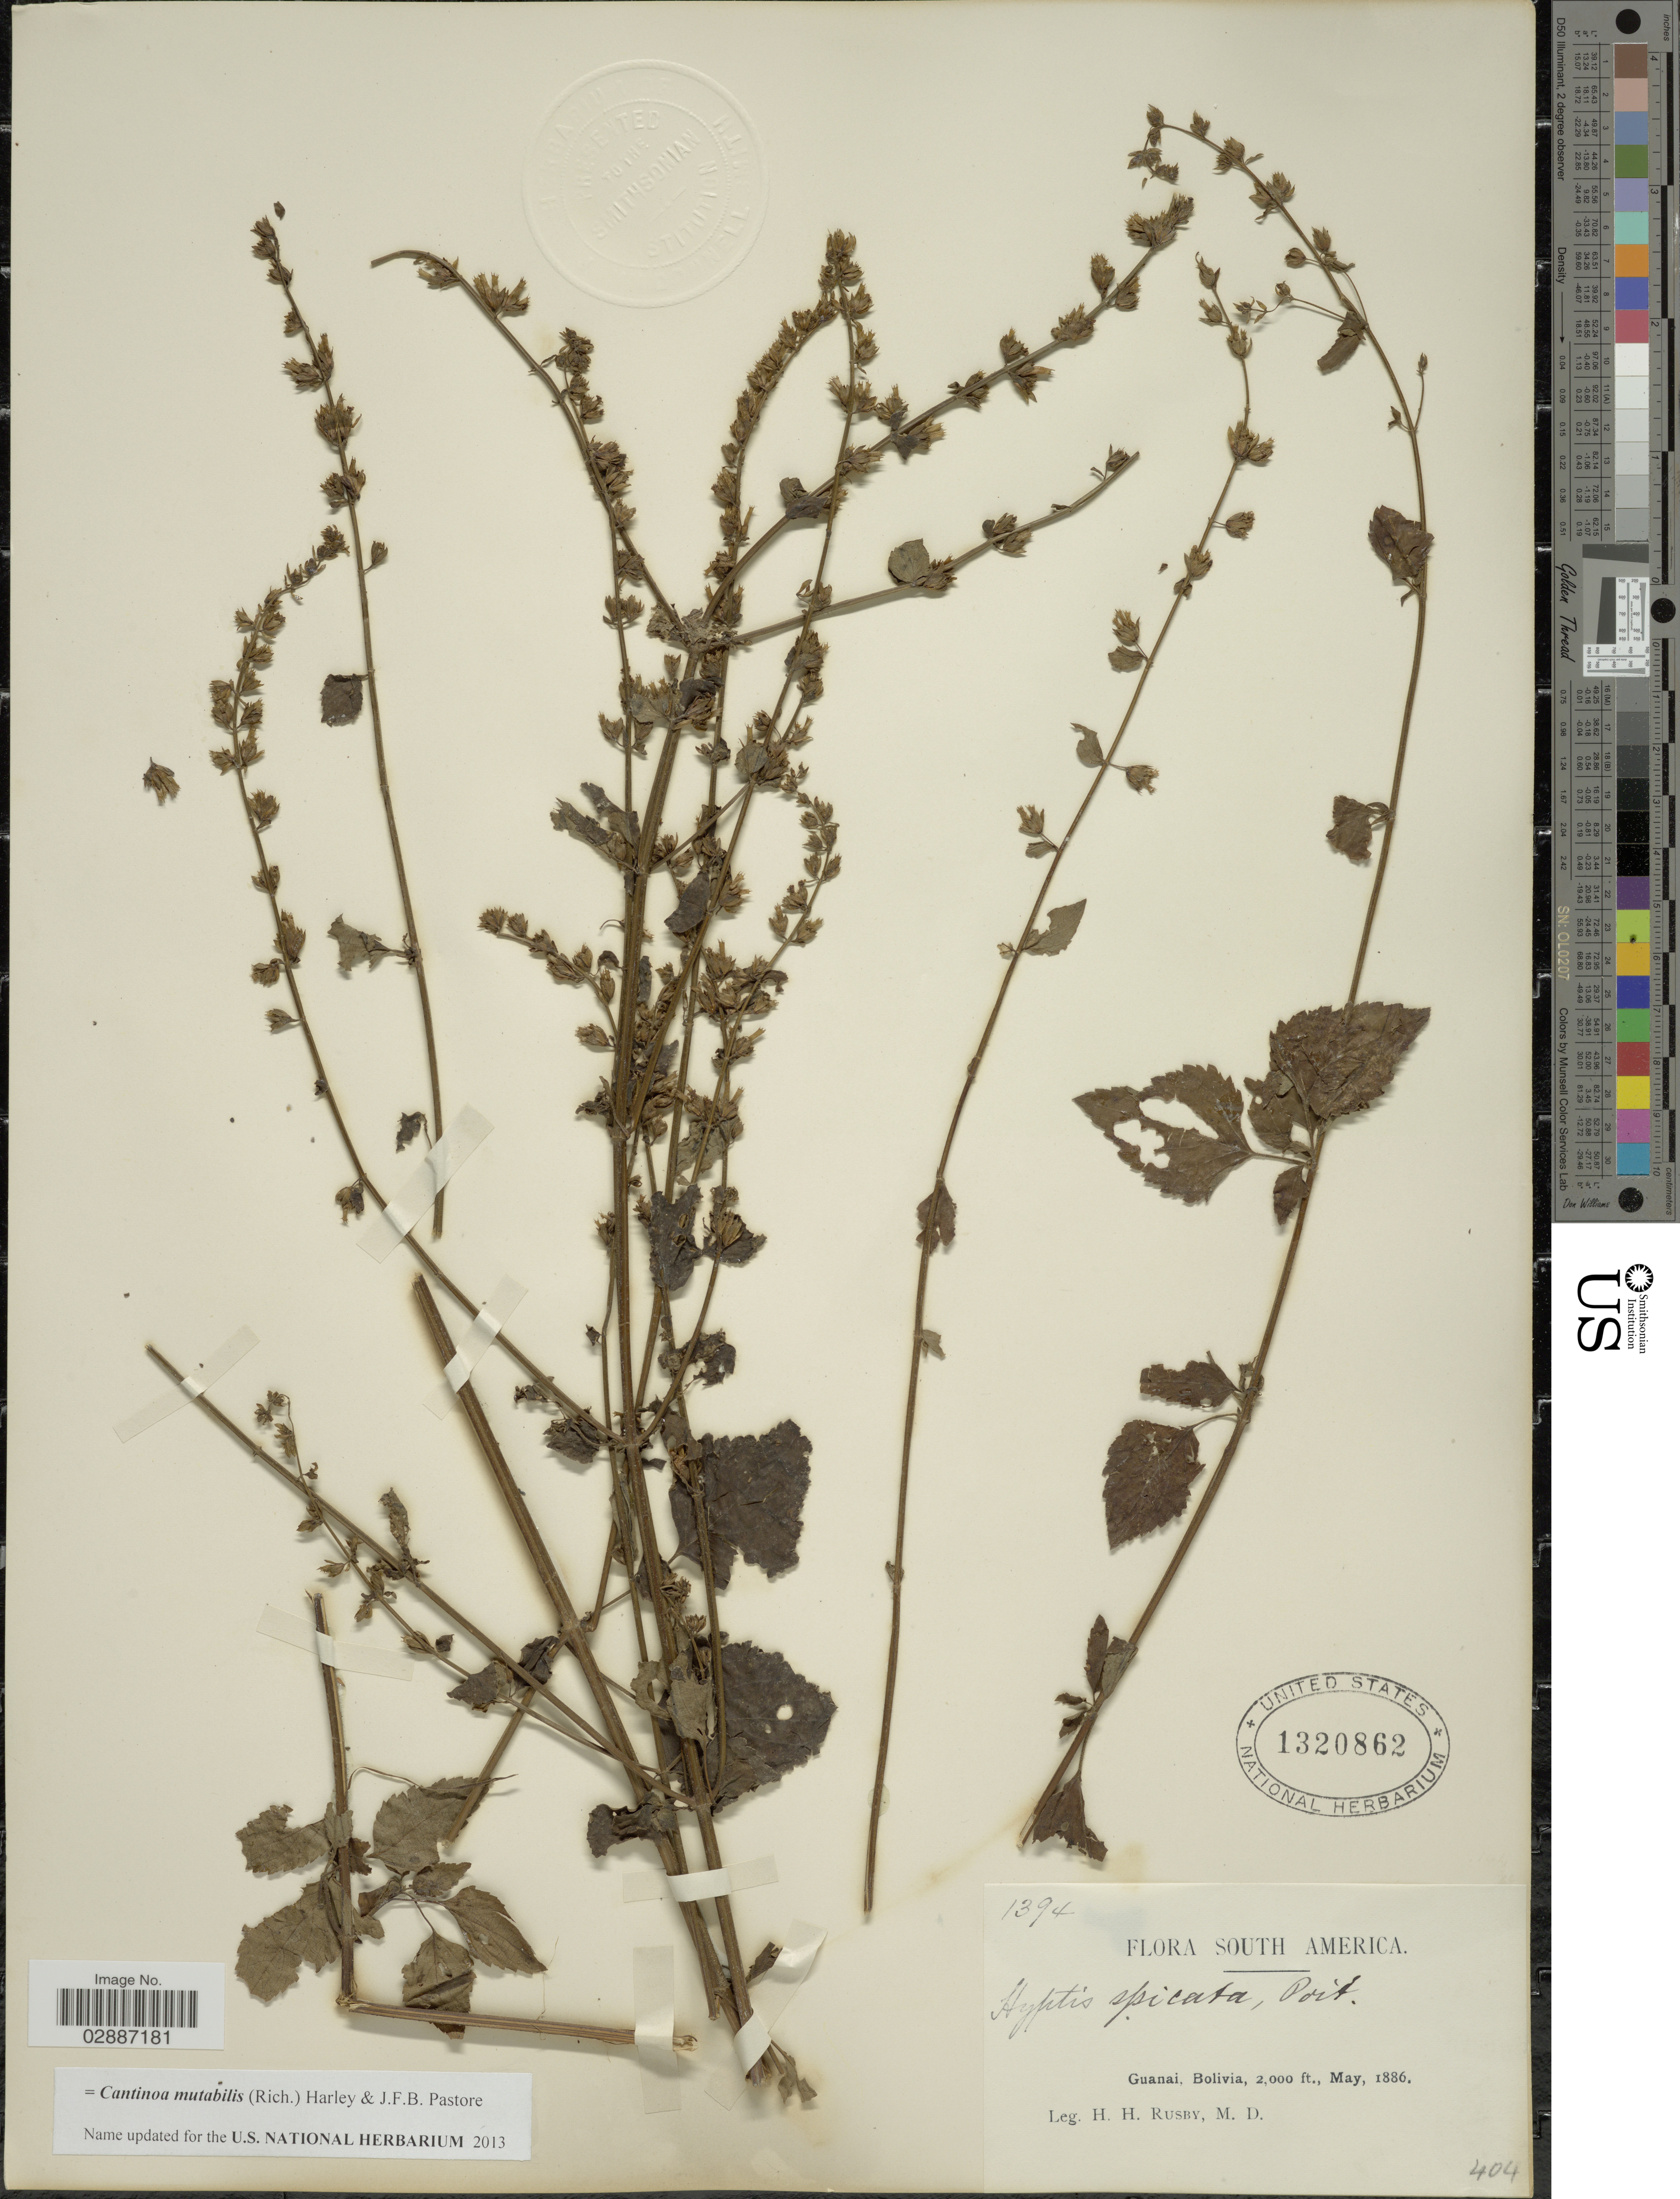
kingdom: Plantae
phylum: Tracheophyta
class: Magnoliopsida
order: Lamiales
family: Lamiaceae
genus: Cantinoa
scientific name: Cantinoa mutabilis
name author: (Epling) Harley & J.F.B. Pastore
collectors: H. H. Rusby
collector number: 1394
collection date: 1886-05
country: Bolivia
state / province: La Páz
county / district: Larecaja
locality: Guanay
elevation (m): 610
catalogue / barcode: US 1320862